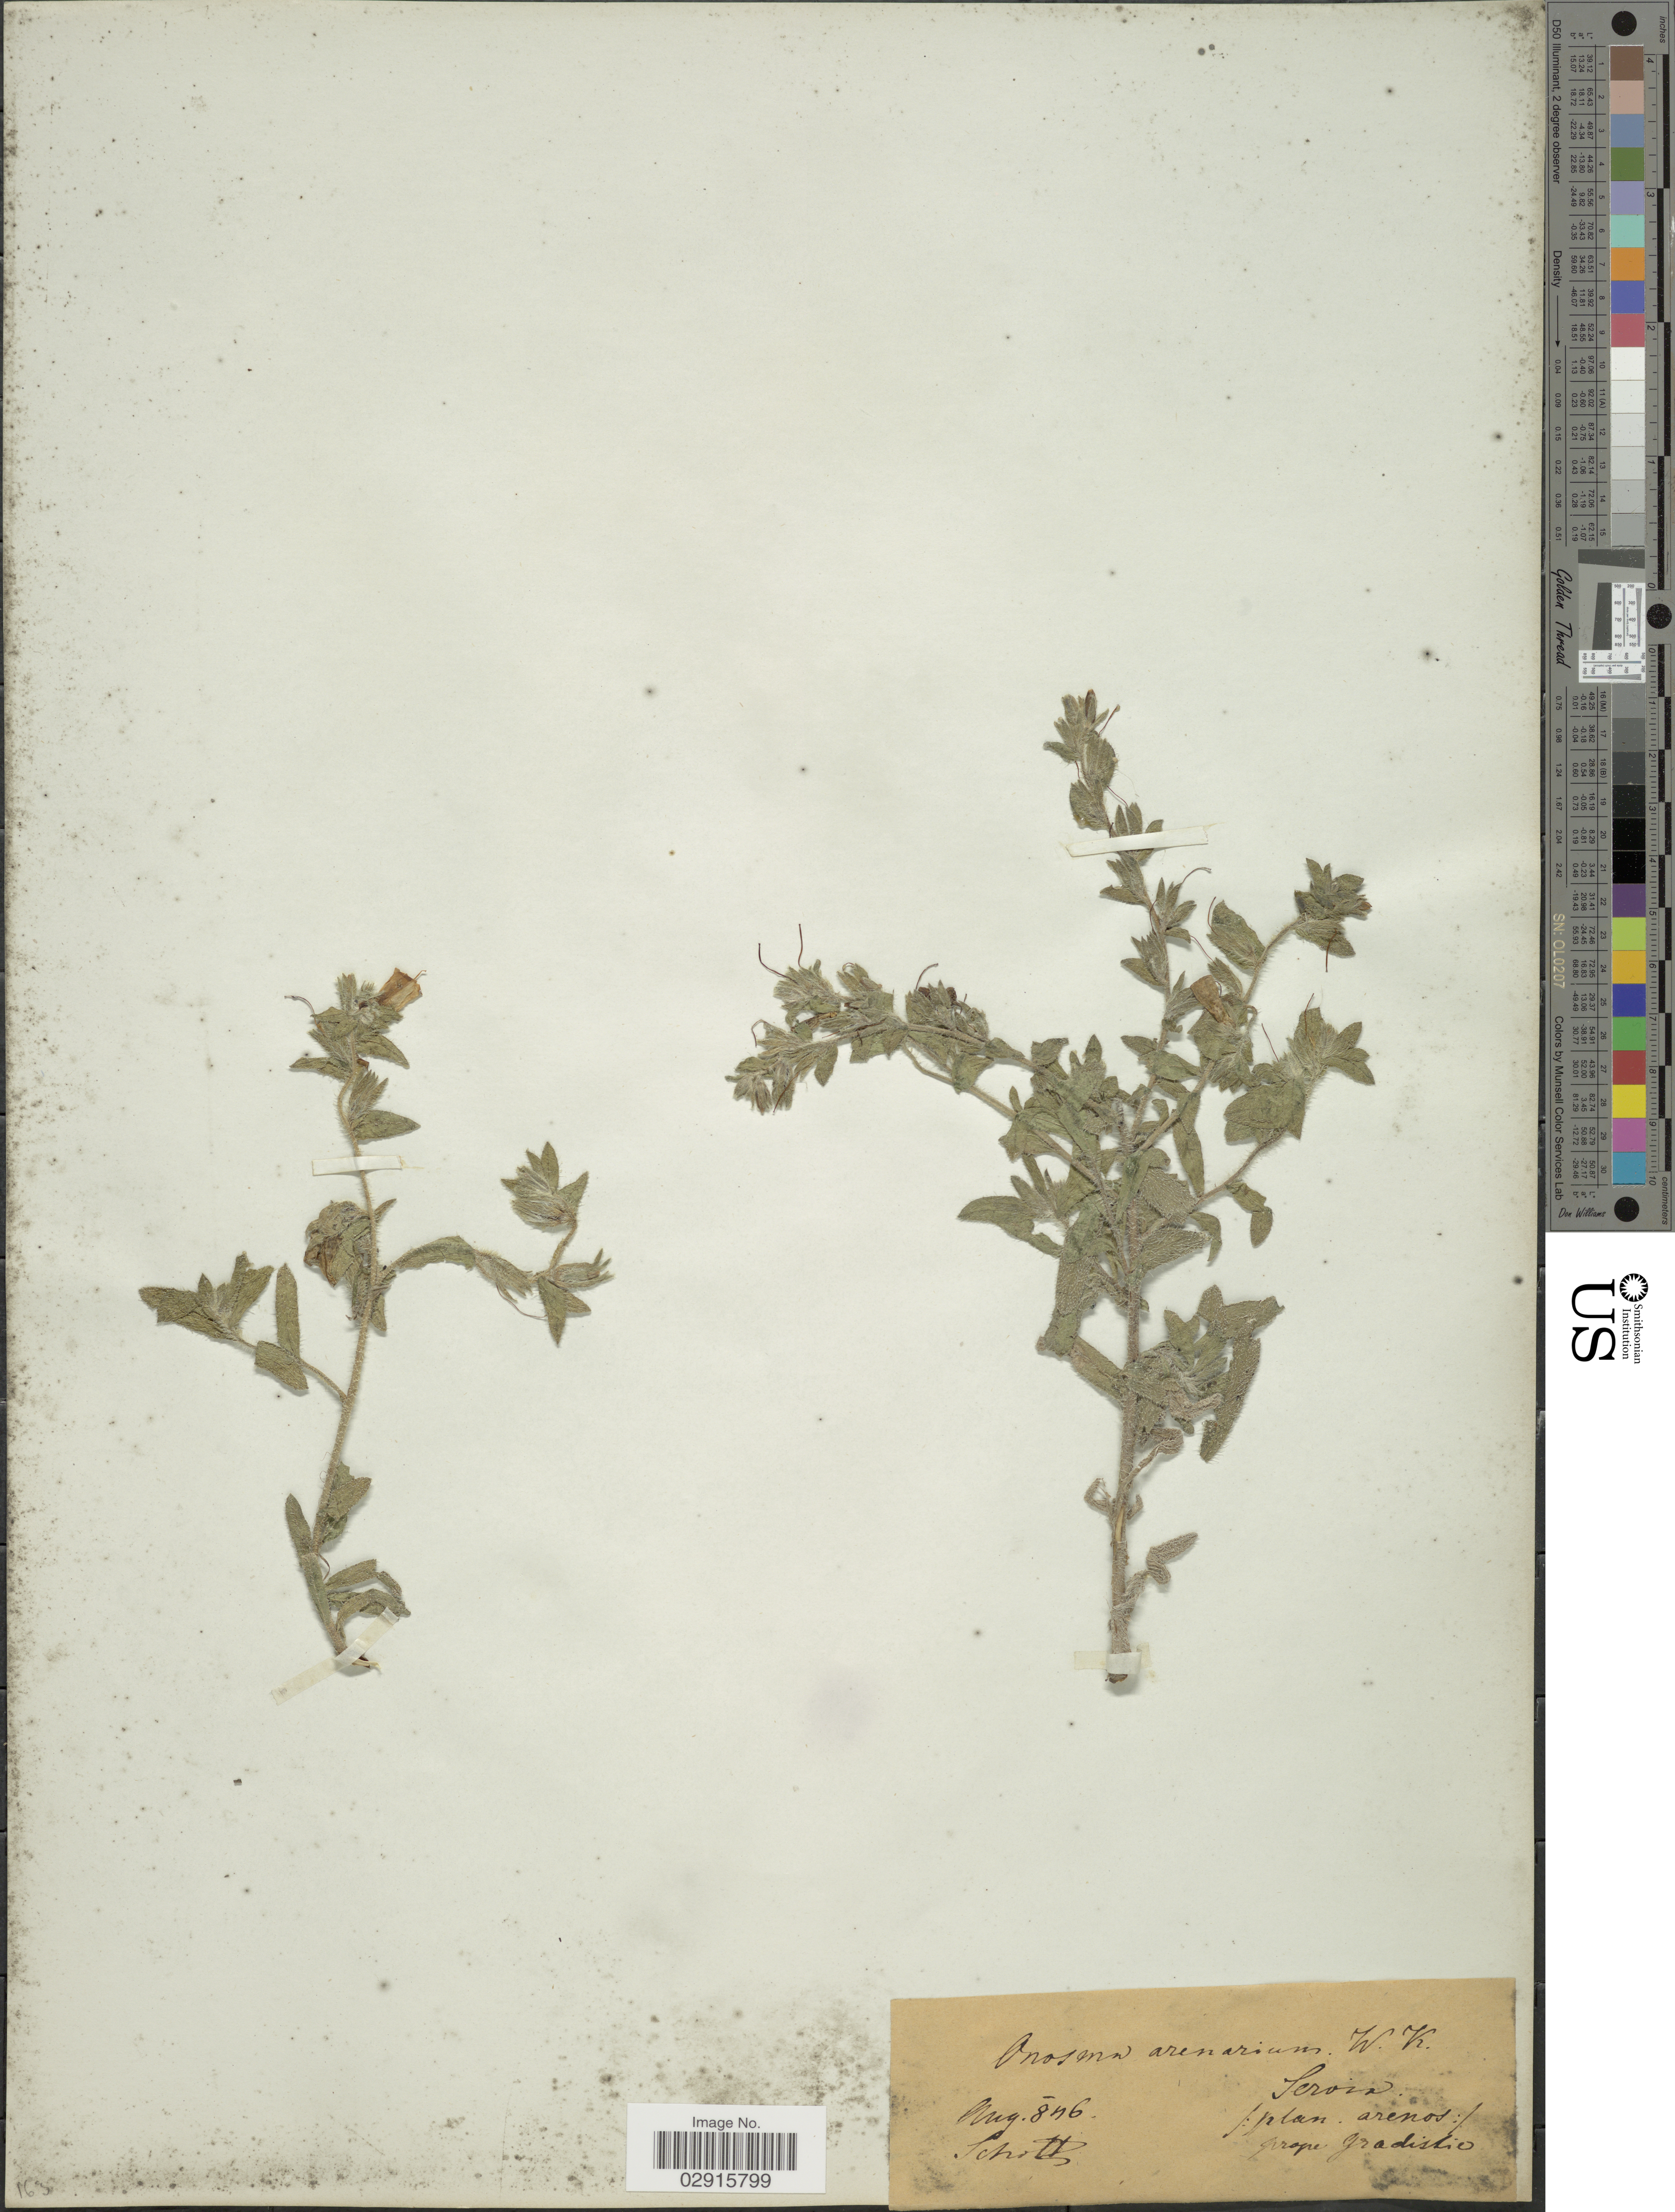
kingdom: Plantae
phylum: Tracheophyta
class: Magnoliopsida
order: Boraginales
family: Boraginaceae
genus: Onosma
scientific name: Onosma arenaria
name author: Waldst. & Kit.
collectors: Schott, --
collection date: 1846-08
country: Serbia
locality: Servia, prope Gradistic